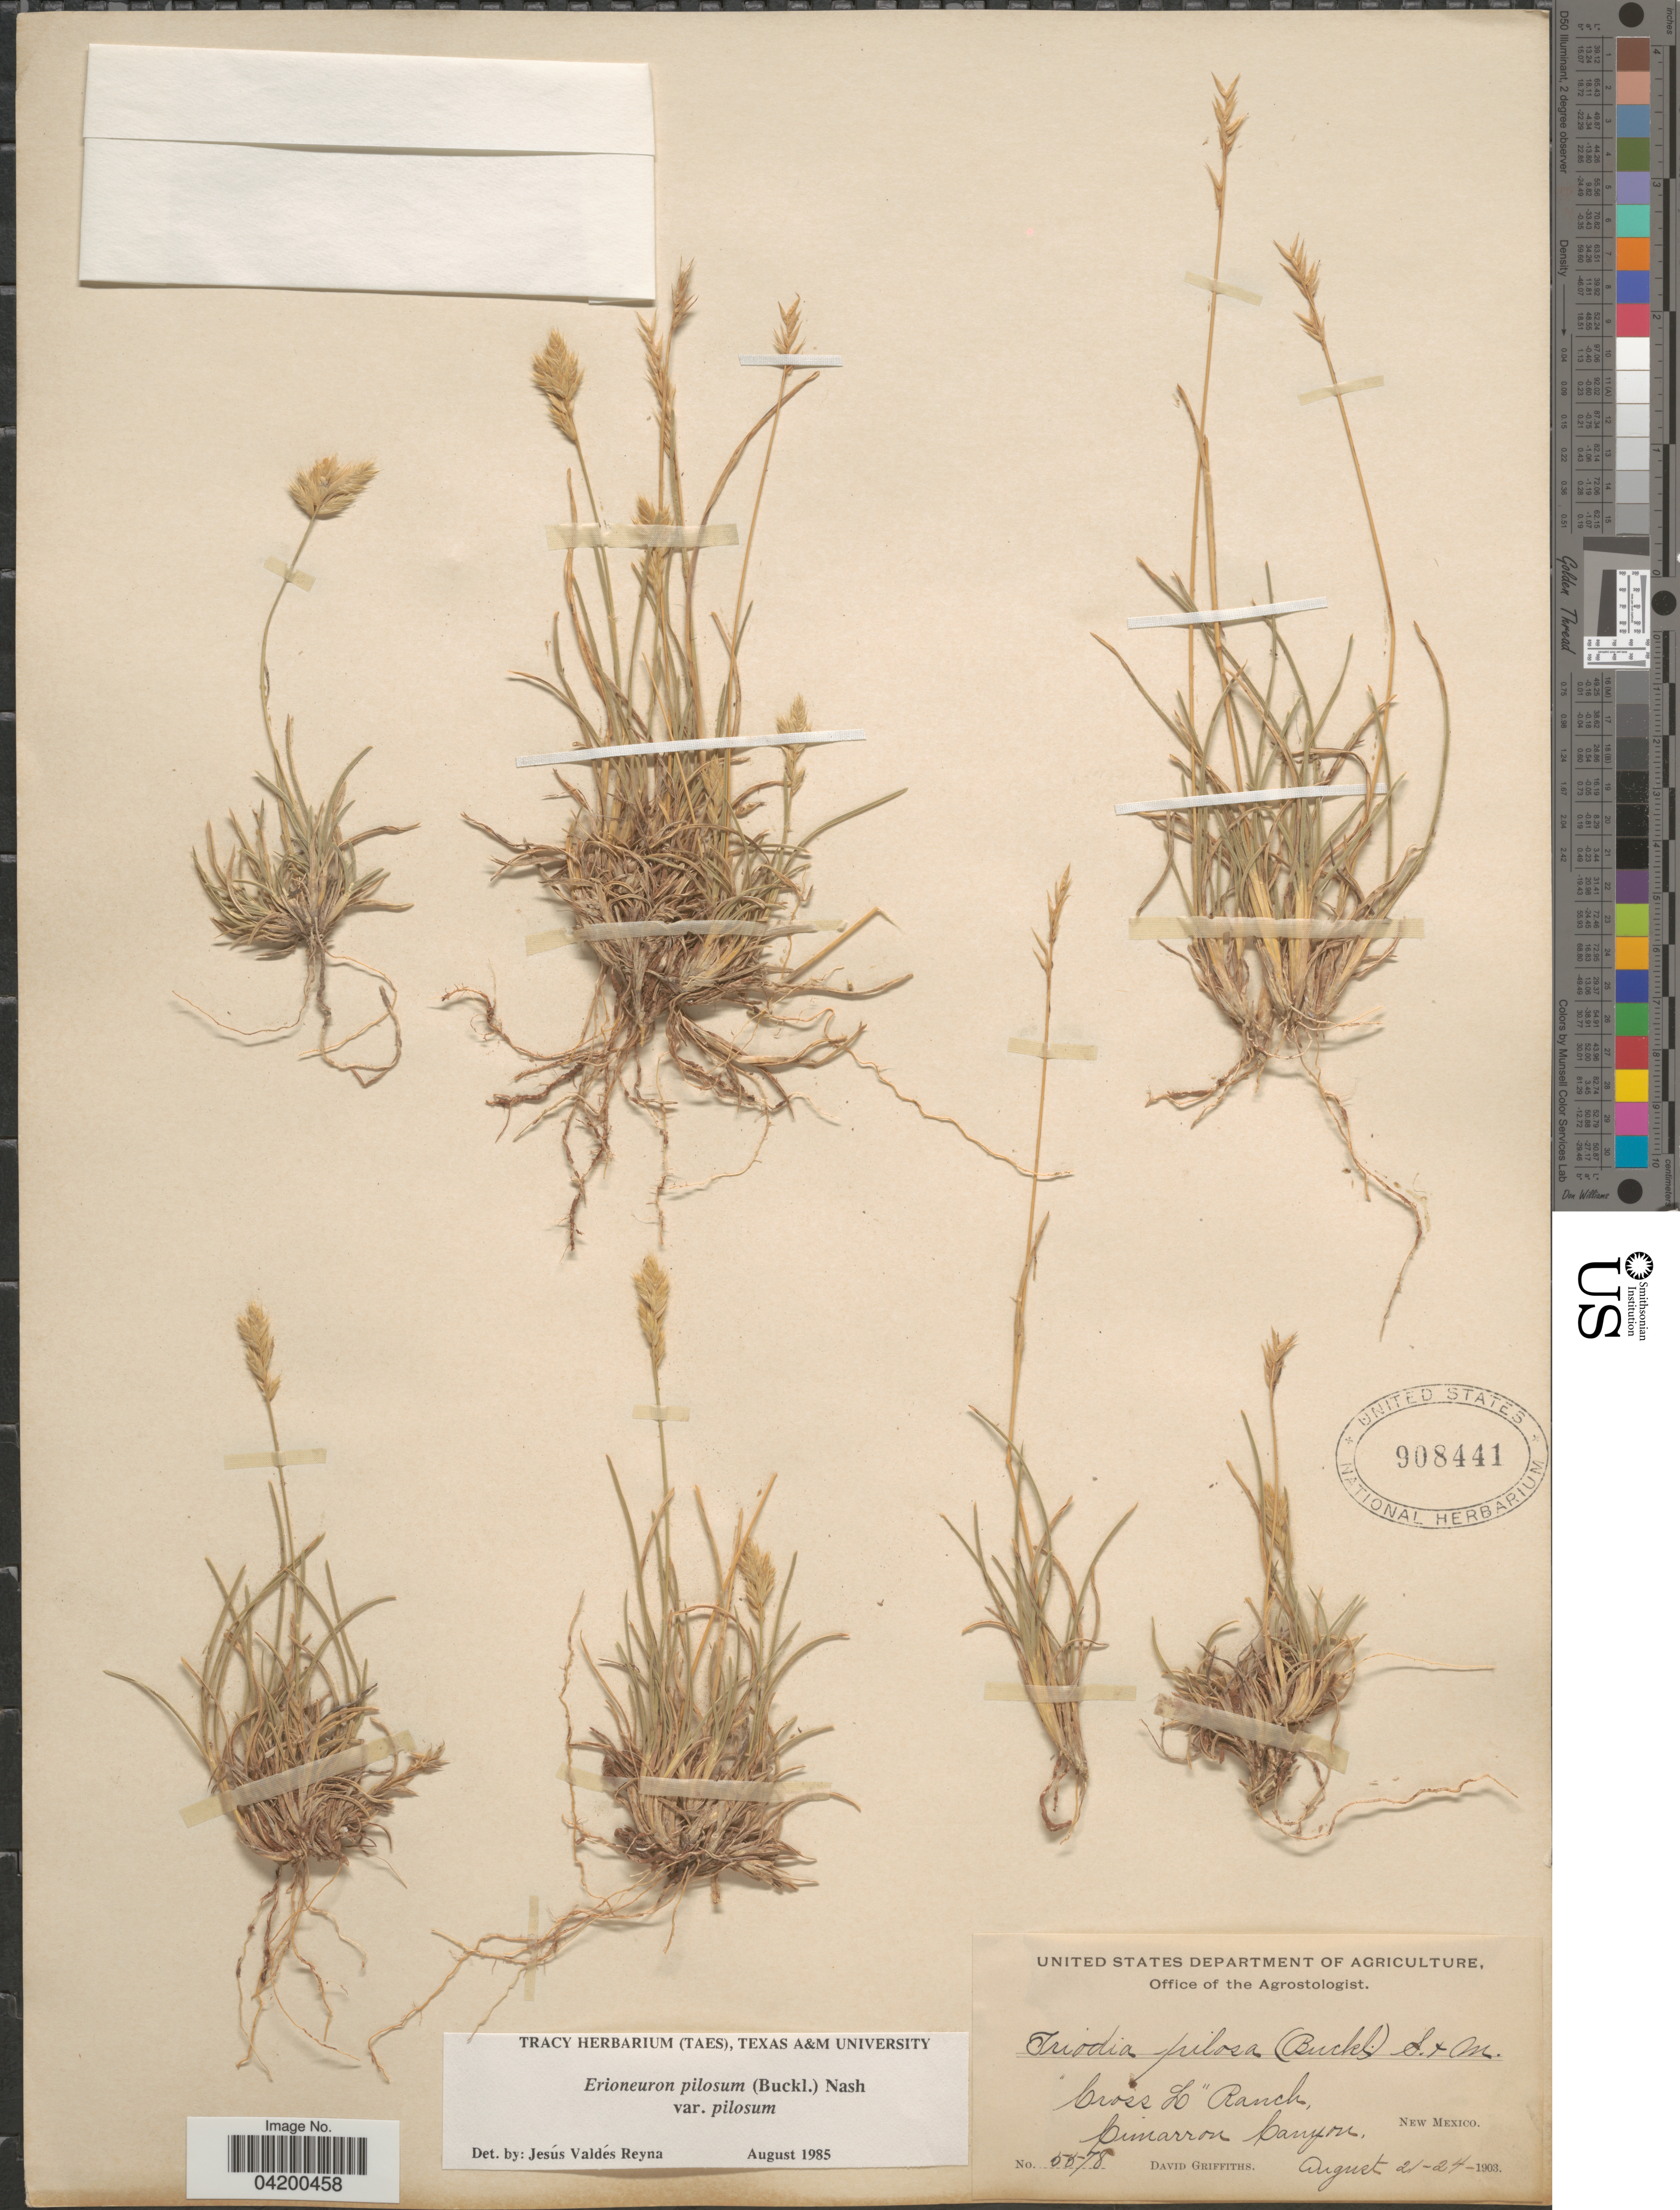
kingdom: Plantae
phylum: Tracheophyta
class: Liliopsida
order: Poales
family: Poaceae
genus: Erioneuron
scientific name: Erioneuron pilosum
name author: (Buckley) Nash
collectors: D. Griffiths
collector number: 5578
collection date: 1903-08-21/1903-08-24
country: United States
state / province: New Mexico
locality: Cross L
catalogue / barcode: US 908441